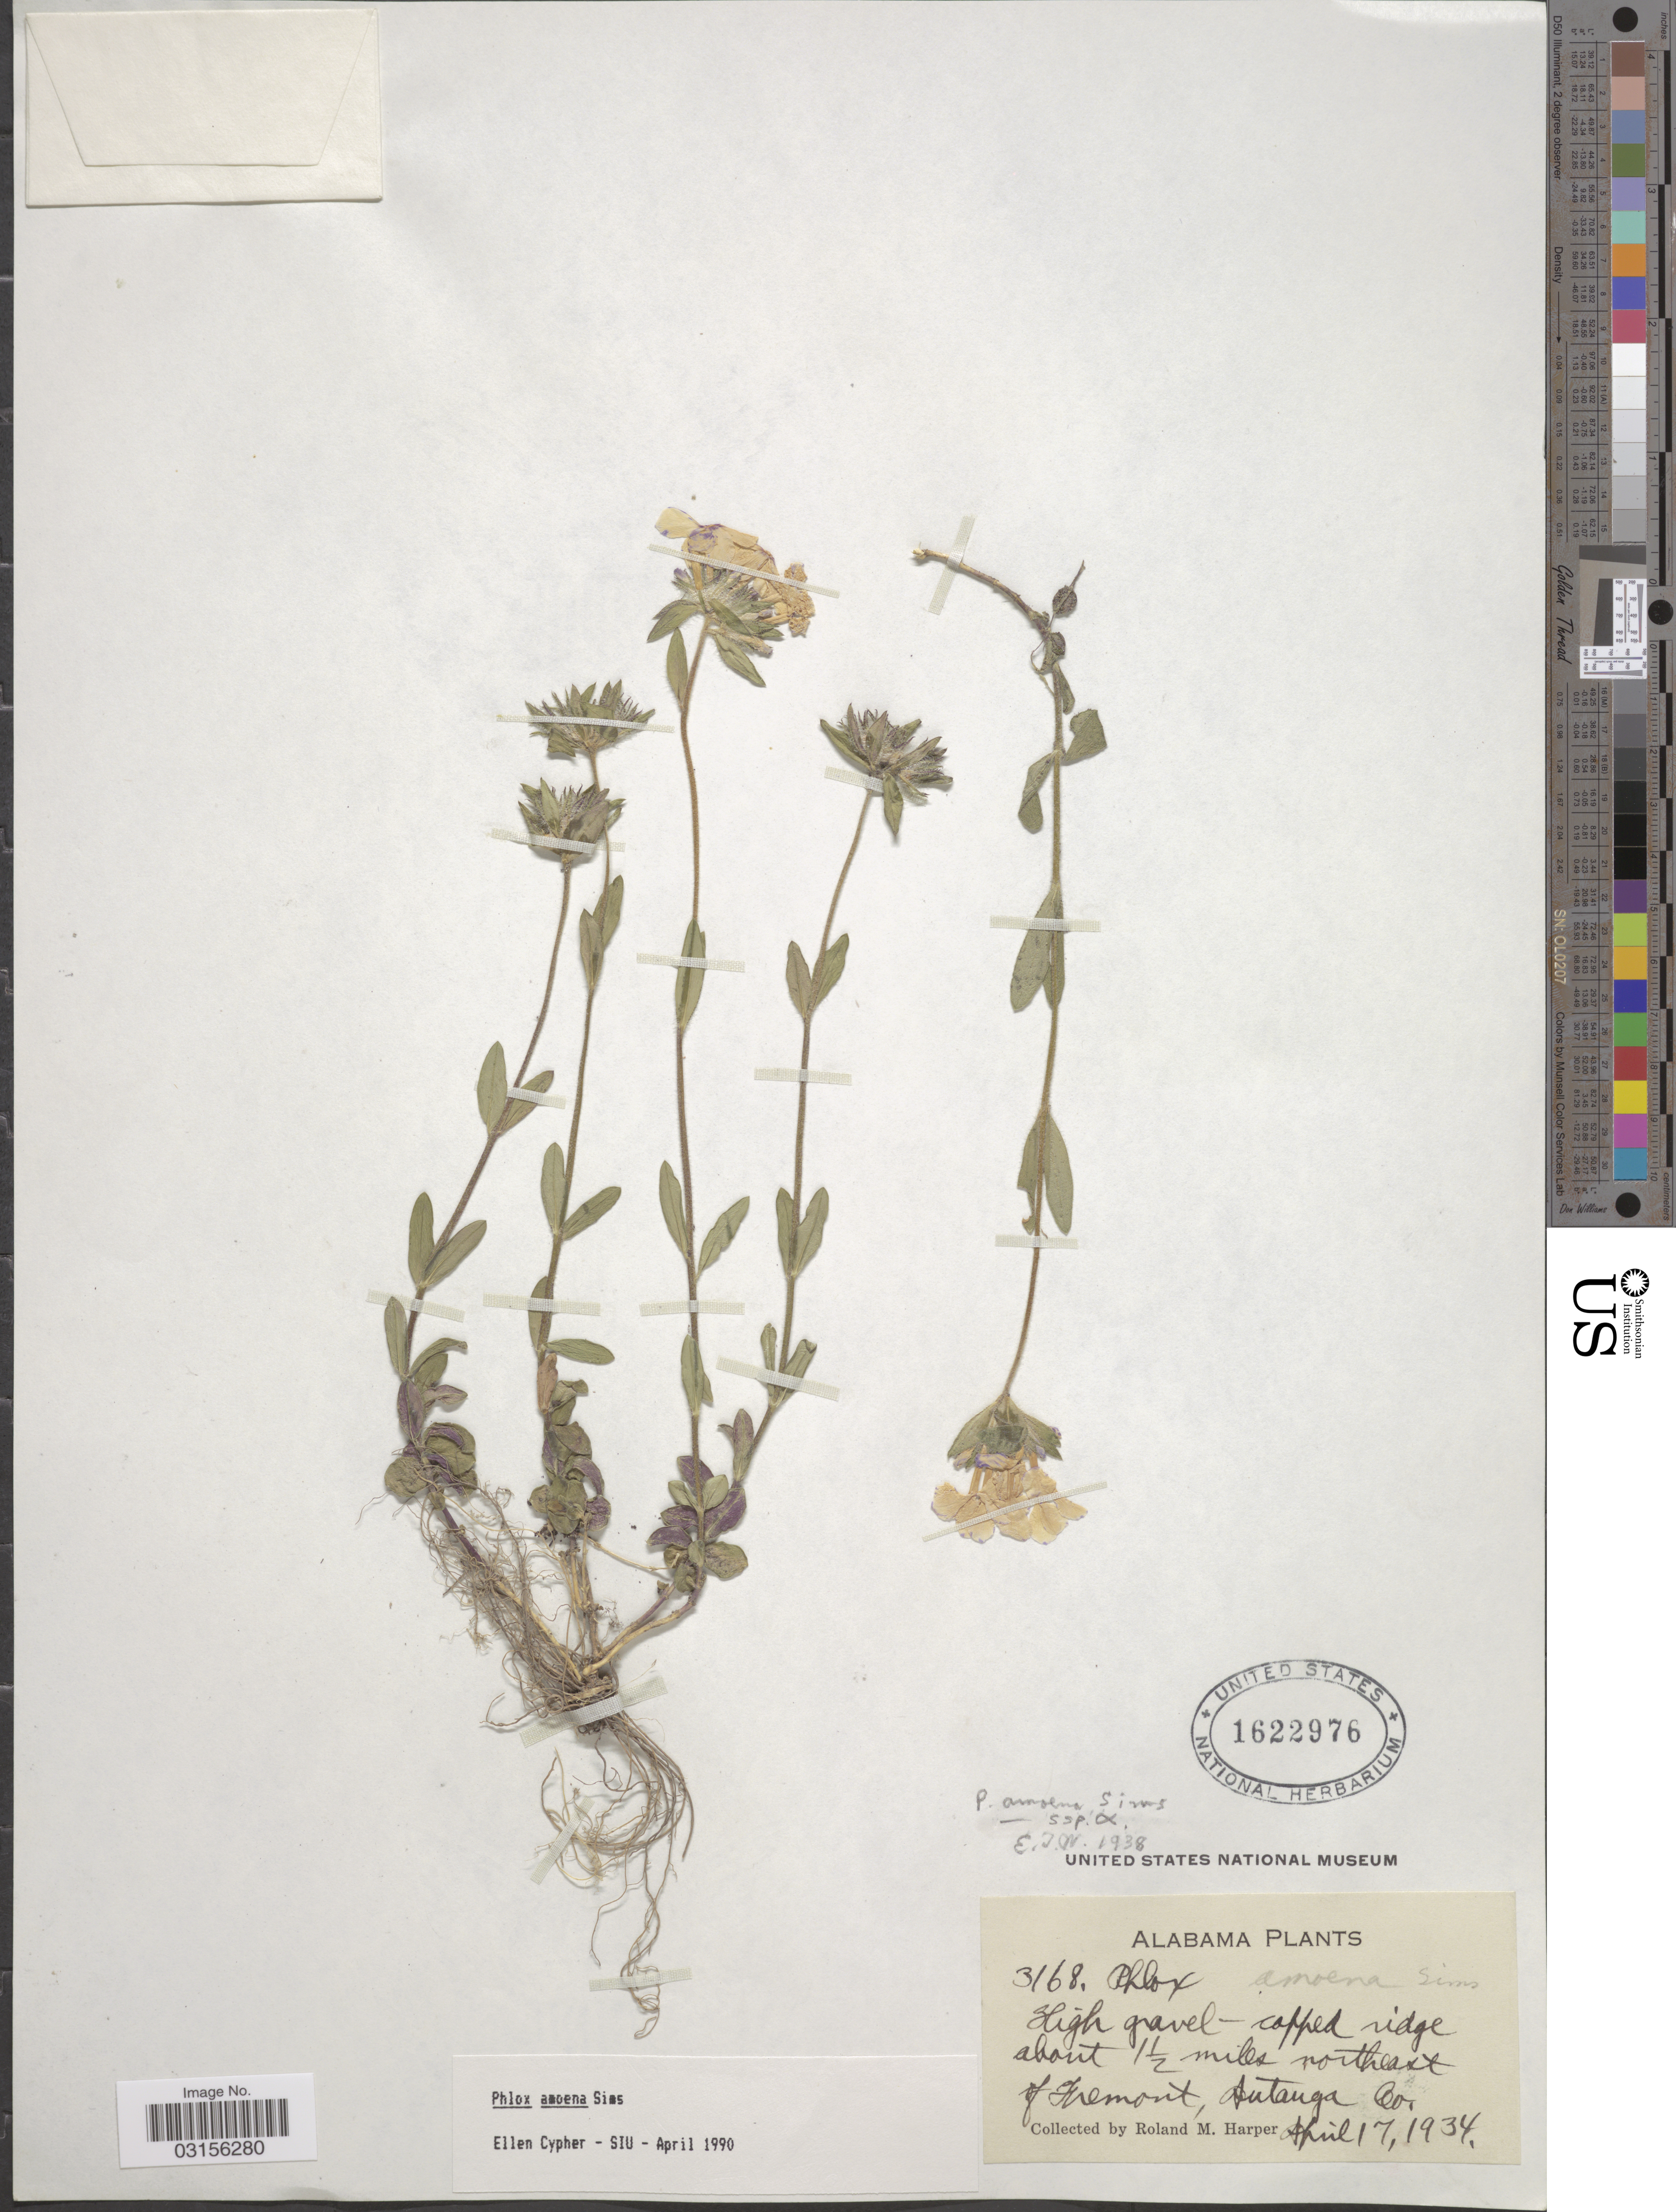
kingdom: Plantae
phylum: Tracheophyta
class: Magnoliopsida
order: Ericales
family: Polemoniaceae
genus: Phlox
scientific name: Phlox amoena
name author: Sims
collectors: R. M. Harper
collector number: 3168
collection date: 1934-04-17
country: United States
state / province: Alabama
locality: Copped ridge about 1½ miles northeast of Fremont, Autauga Co.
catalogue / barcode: US 1622976